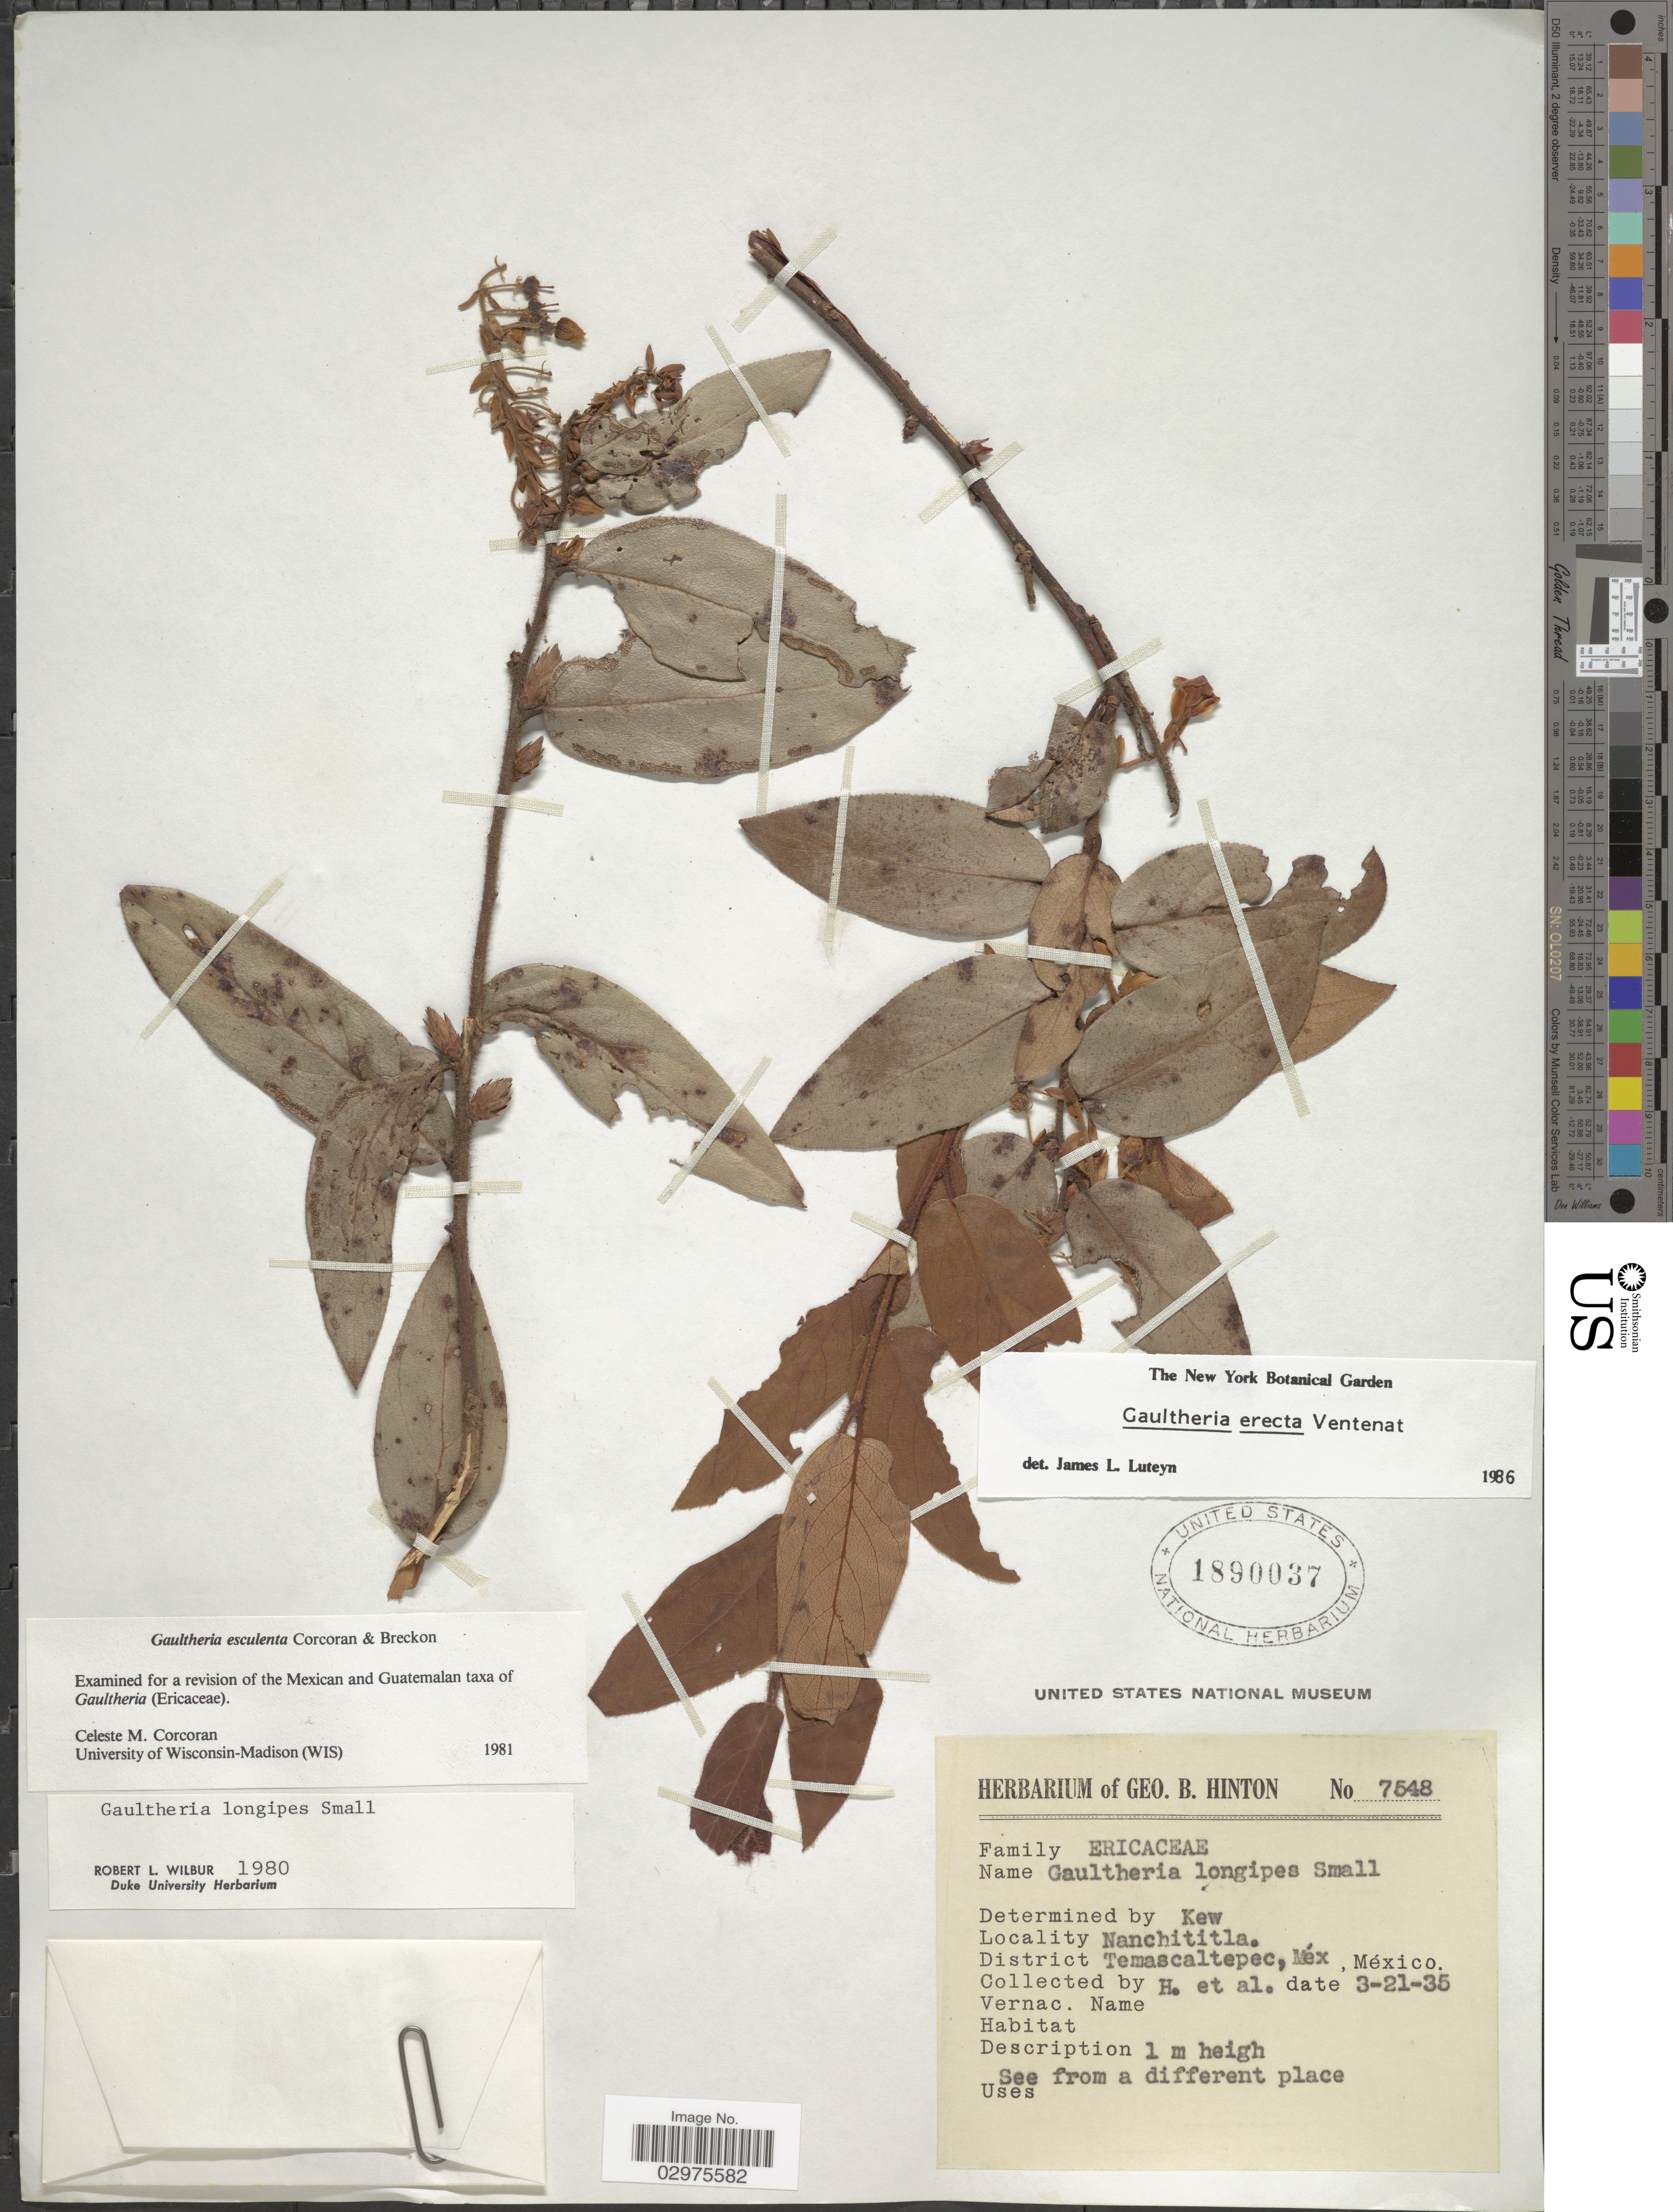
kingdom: Plantae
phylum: Tracheophyta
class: Magnoliopsida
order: Ericales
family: Ericaceae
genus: Gaultheria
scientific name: Gaultheria erecta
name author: Vent.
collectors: G. B. Hinton & et al.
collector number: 7548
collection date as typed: Transcribed d/m/y: 21/3/35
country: Mexico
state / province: México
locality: Nanchititla. District Temascaltepec.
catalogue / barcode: US 1890037